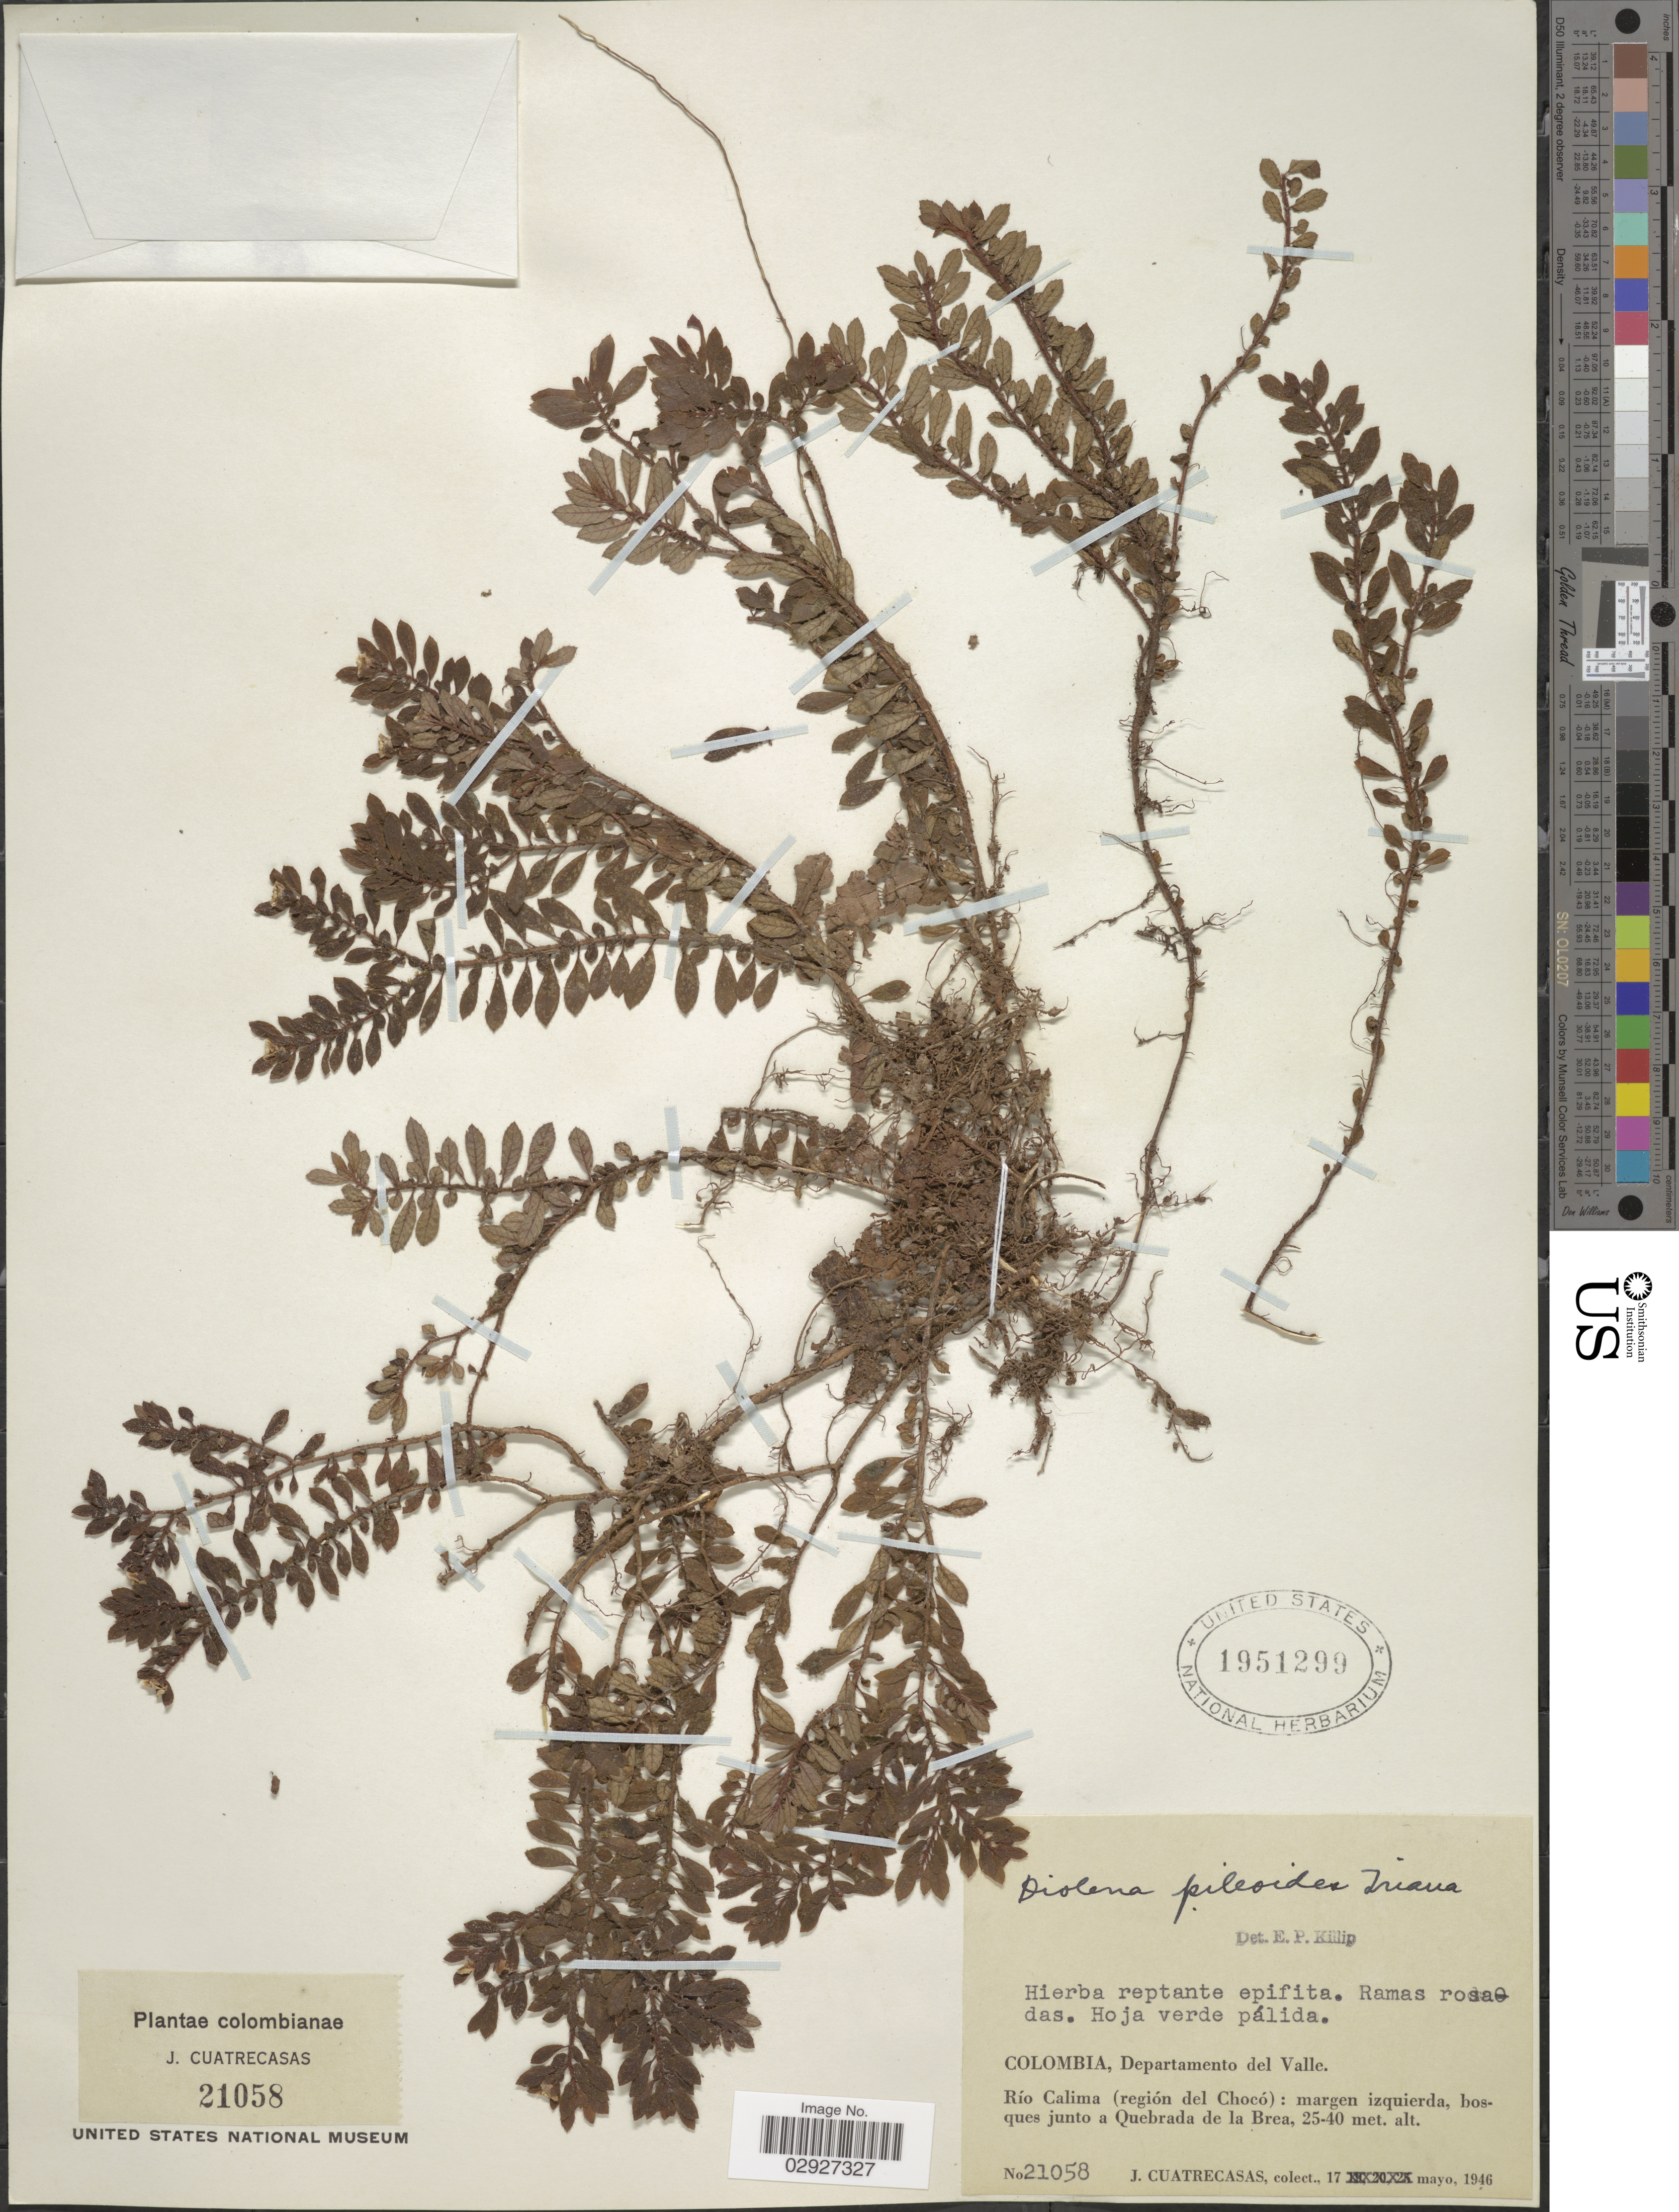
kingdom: Plantae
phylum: Tracheophyta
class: Magnoliopsida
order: Myrtales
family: Melastomataceae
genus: Triolena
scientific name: Triolena pileoides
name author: (Triana) Wurdack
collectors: J. Cuatrecasas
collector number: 21058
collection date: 1946-05-17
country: Colombia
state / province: Valle del Cauca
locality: Departamento del Valle, Río Calima (región del Chocó): margen izquierda, bosques junto a Quebrada de la Brea.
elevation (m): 25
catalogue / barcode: US 1951299